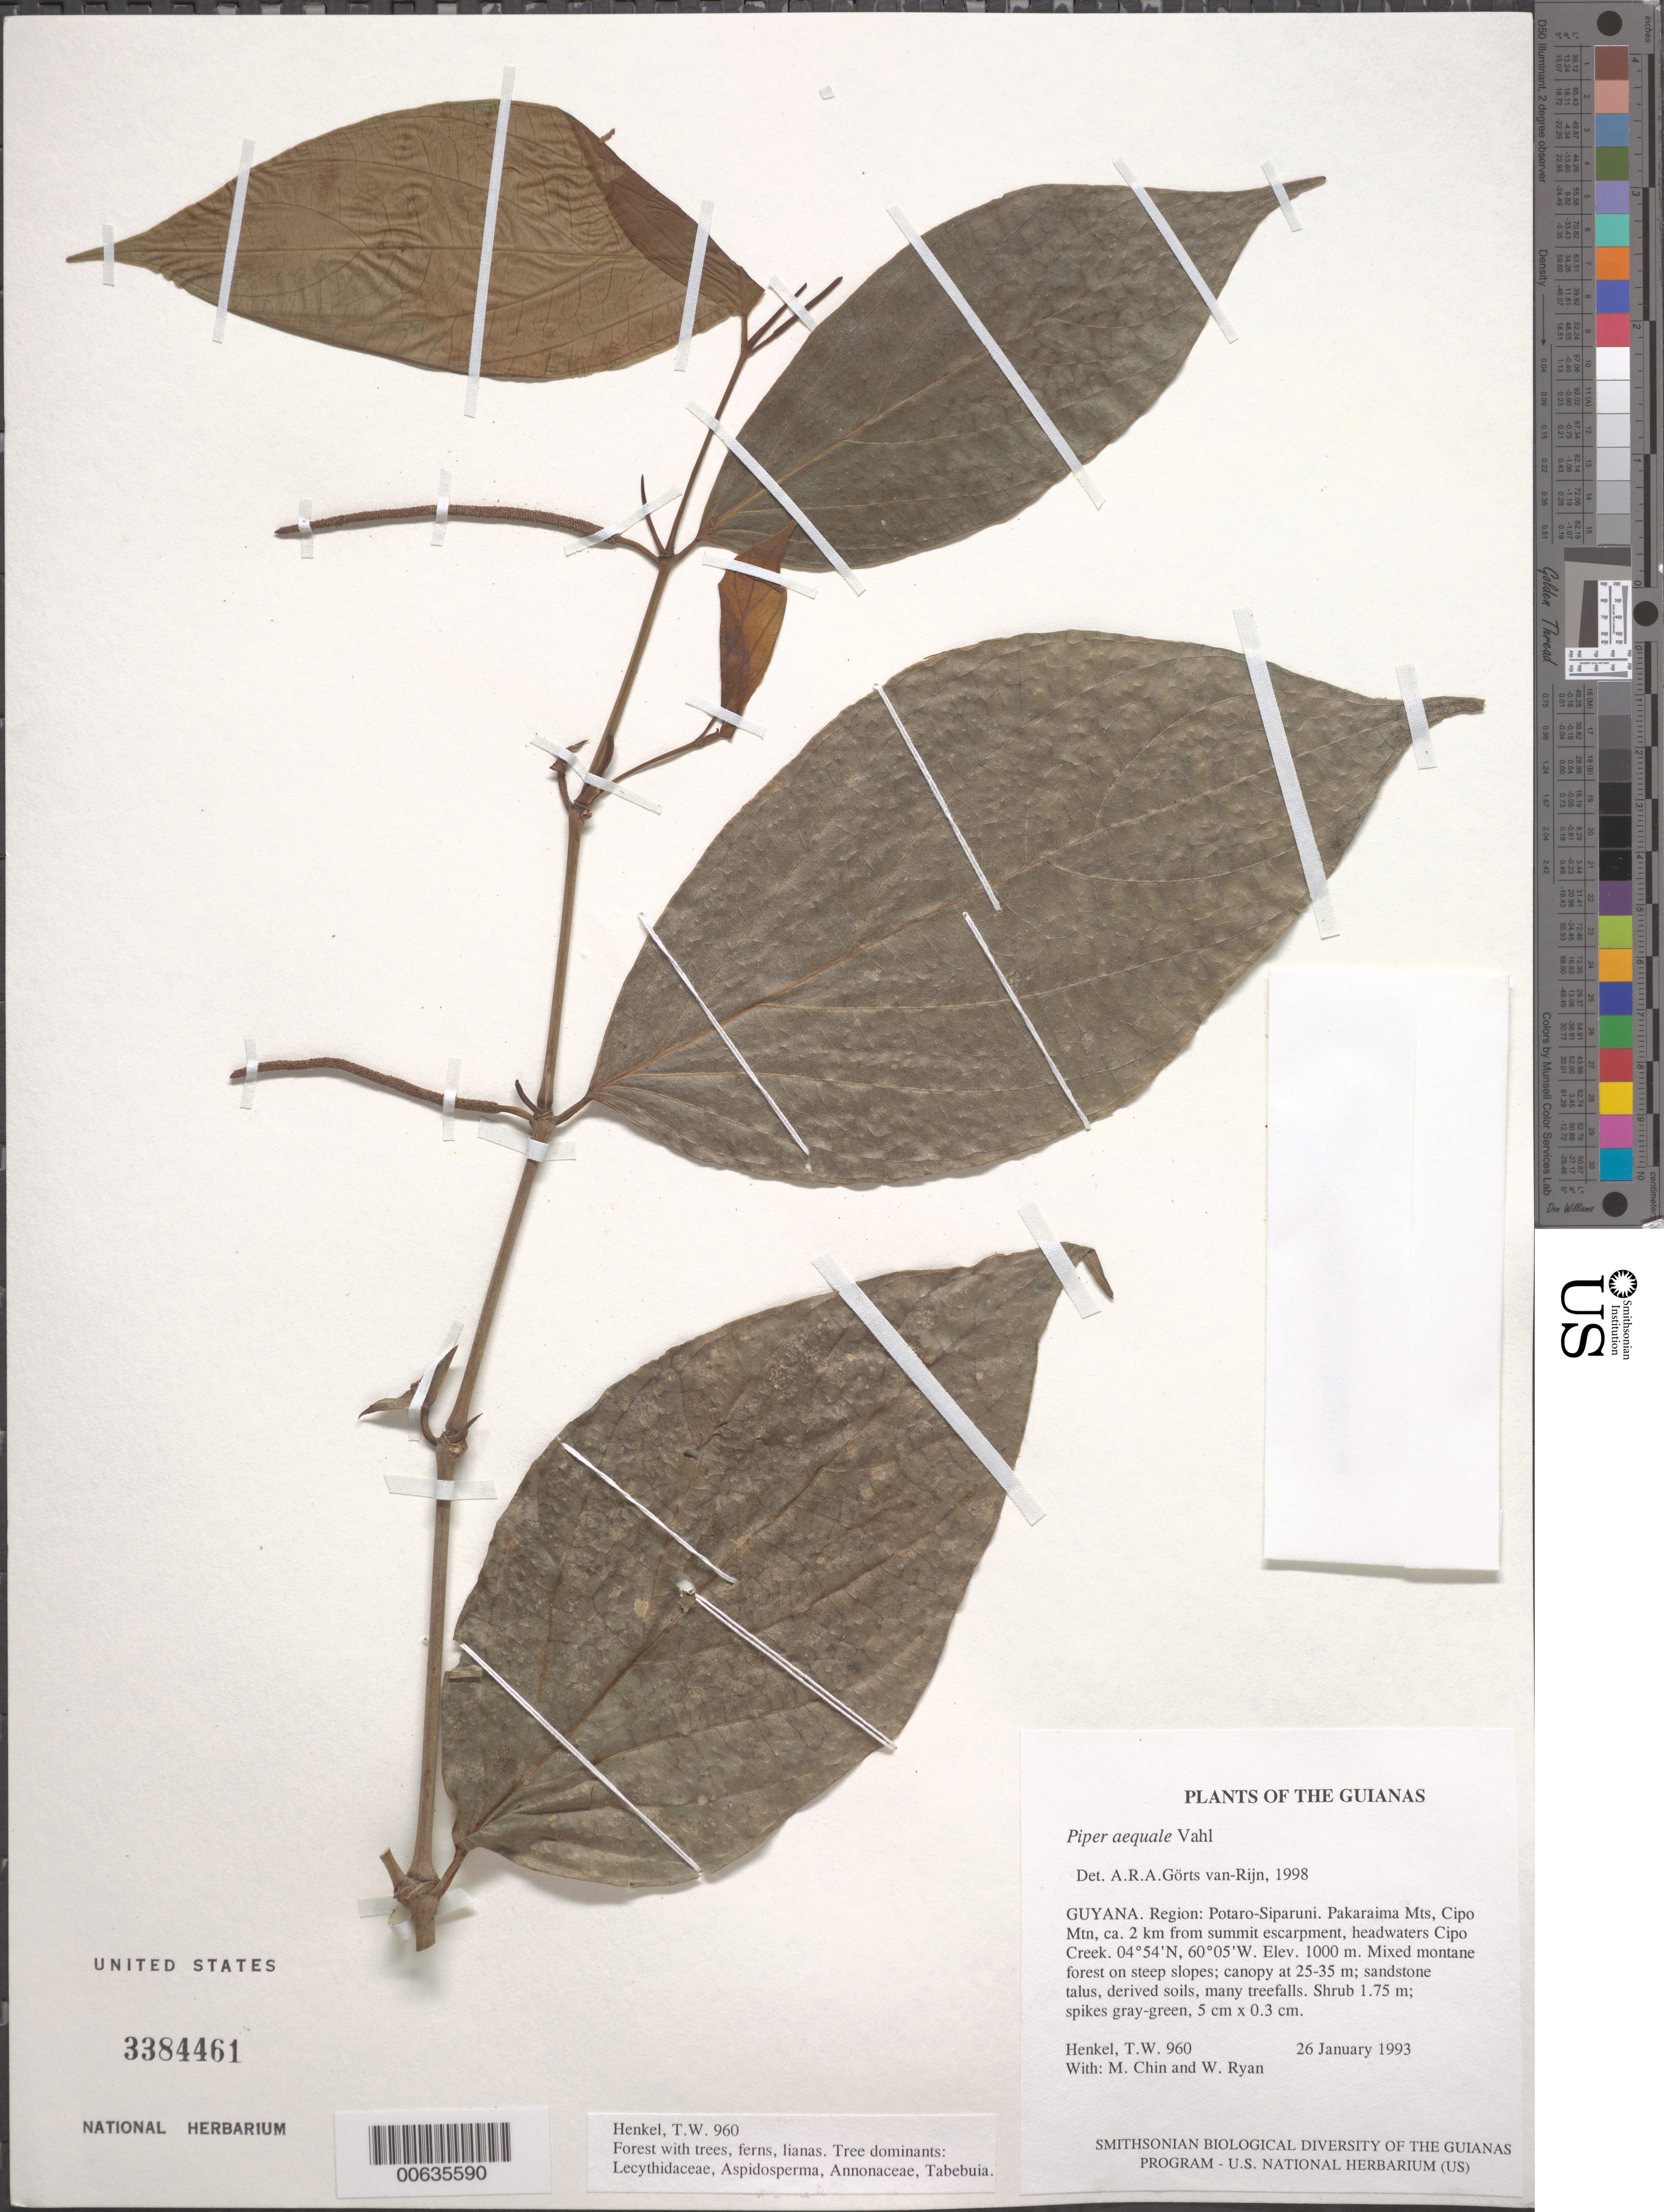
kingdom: Plantae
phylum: Tracheophyta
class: Magnoliopsida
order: Piperales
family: Piperaceae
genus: Piper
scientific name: Piper aequale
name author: Vahl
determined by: Görts-van Rijn, A. R. A.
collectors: T. Henkel, M. Chin & W. Ryan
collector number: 960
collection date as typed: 26 January 1993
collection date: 1993-01-26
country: Guyana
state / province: Potaro-Siparuni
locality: Pakaraima Mts, Cipo Mtn, ca. 2 km from summit escarpment, headwaters Cipo Creek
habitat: Mixed montane forest on steep slopes; canopy at 25-35 m; sandstone talus, derived soils, many treefalls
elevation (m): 1000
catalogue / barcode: US 3384461